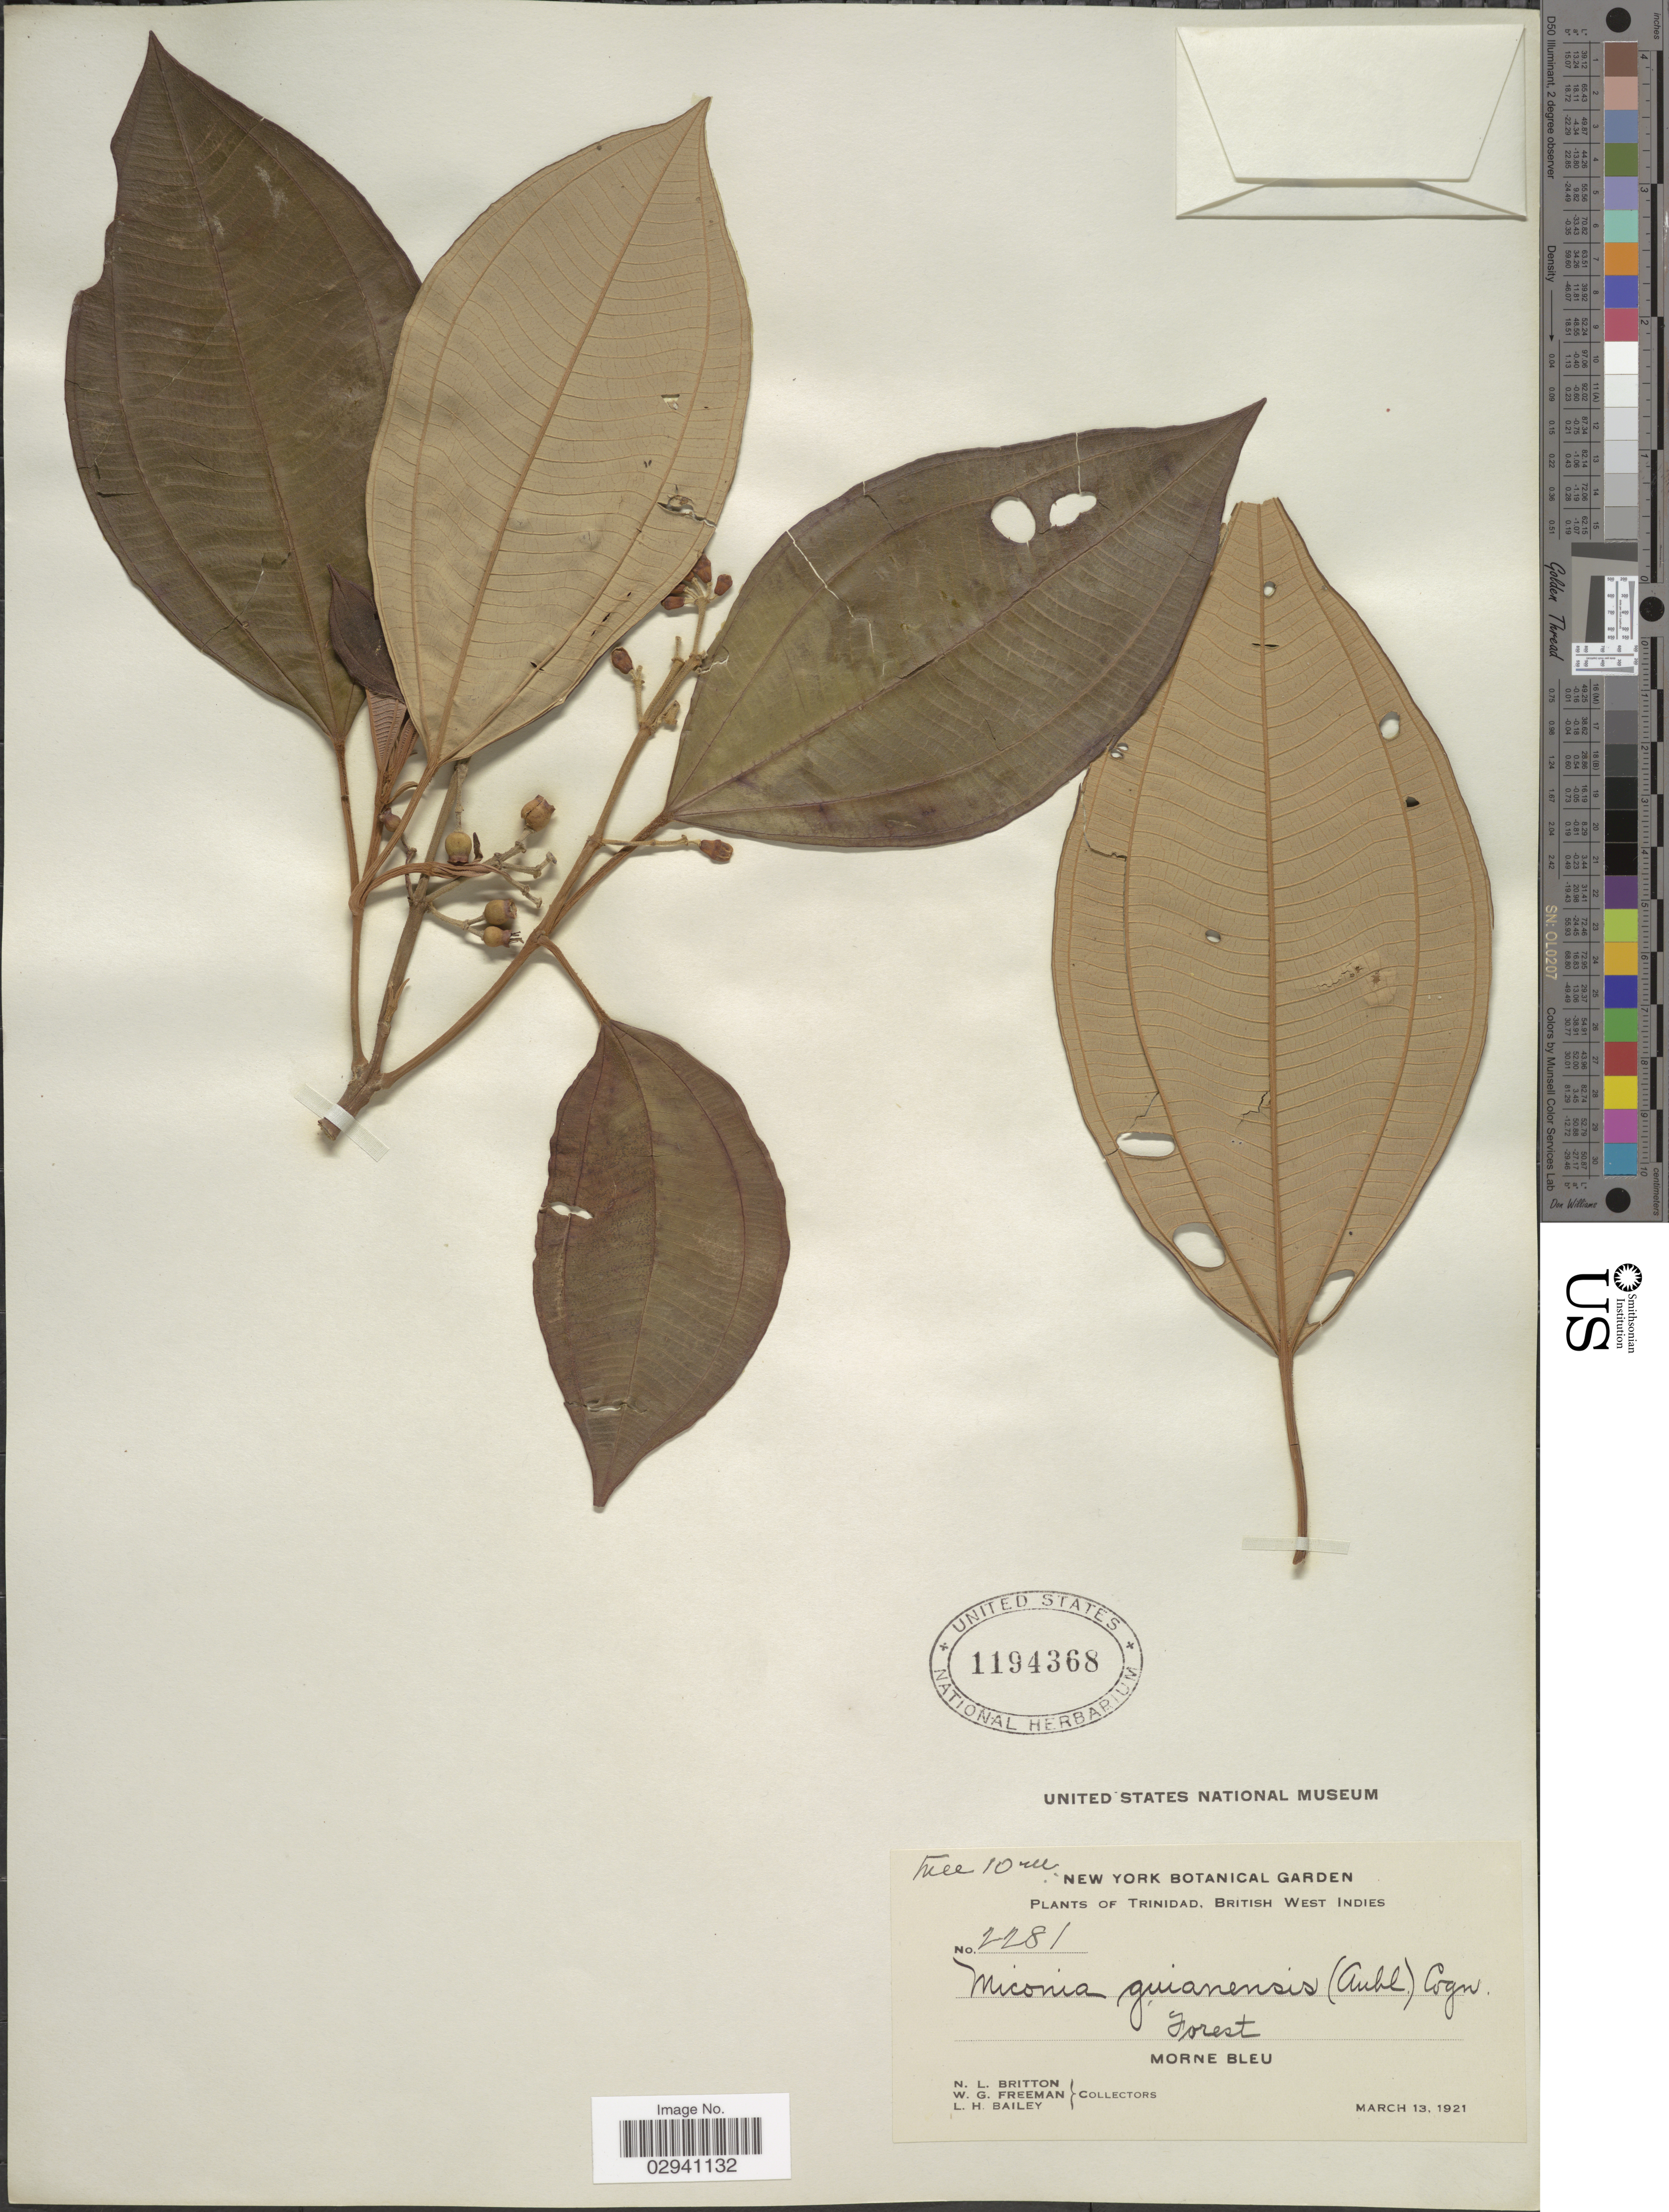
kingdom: Plantae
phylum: Tracheophyta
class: Magnoliopsida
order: Myrtales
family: Melastomataceae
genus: Miconia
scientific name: Miconia mirabilis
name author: (Aubl.) L.O. Williams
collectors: N. Britton, W. Freeman & L. H. Bailey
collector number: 2281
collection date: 1921-03-13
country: Trinidad and Tobago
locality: Trinidad. Morne Bleu.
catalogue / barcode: US 1194368